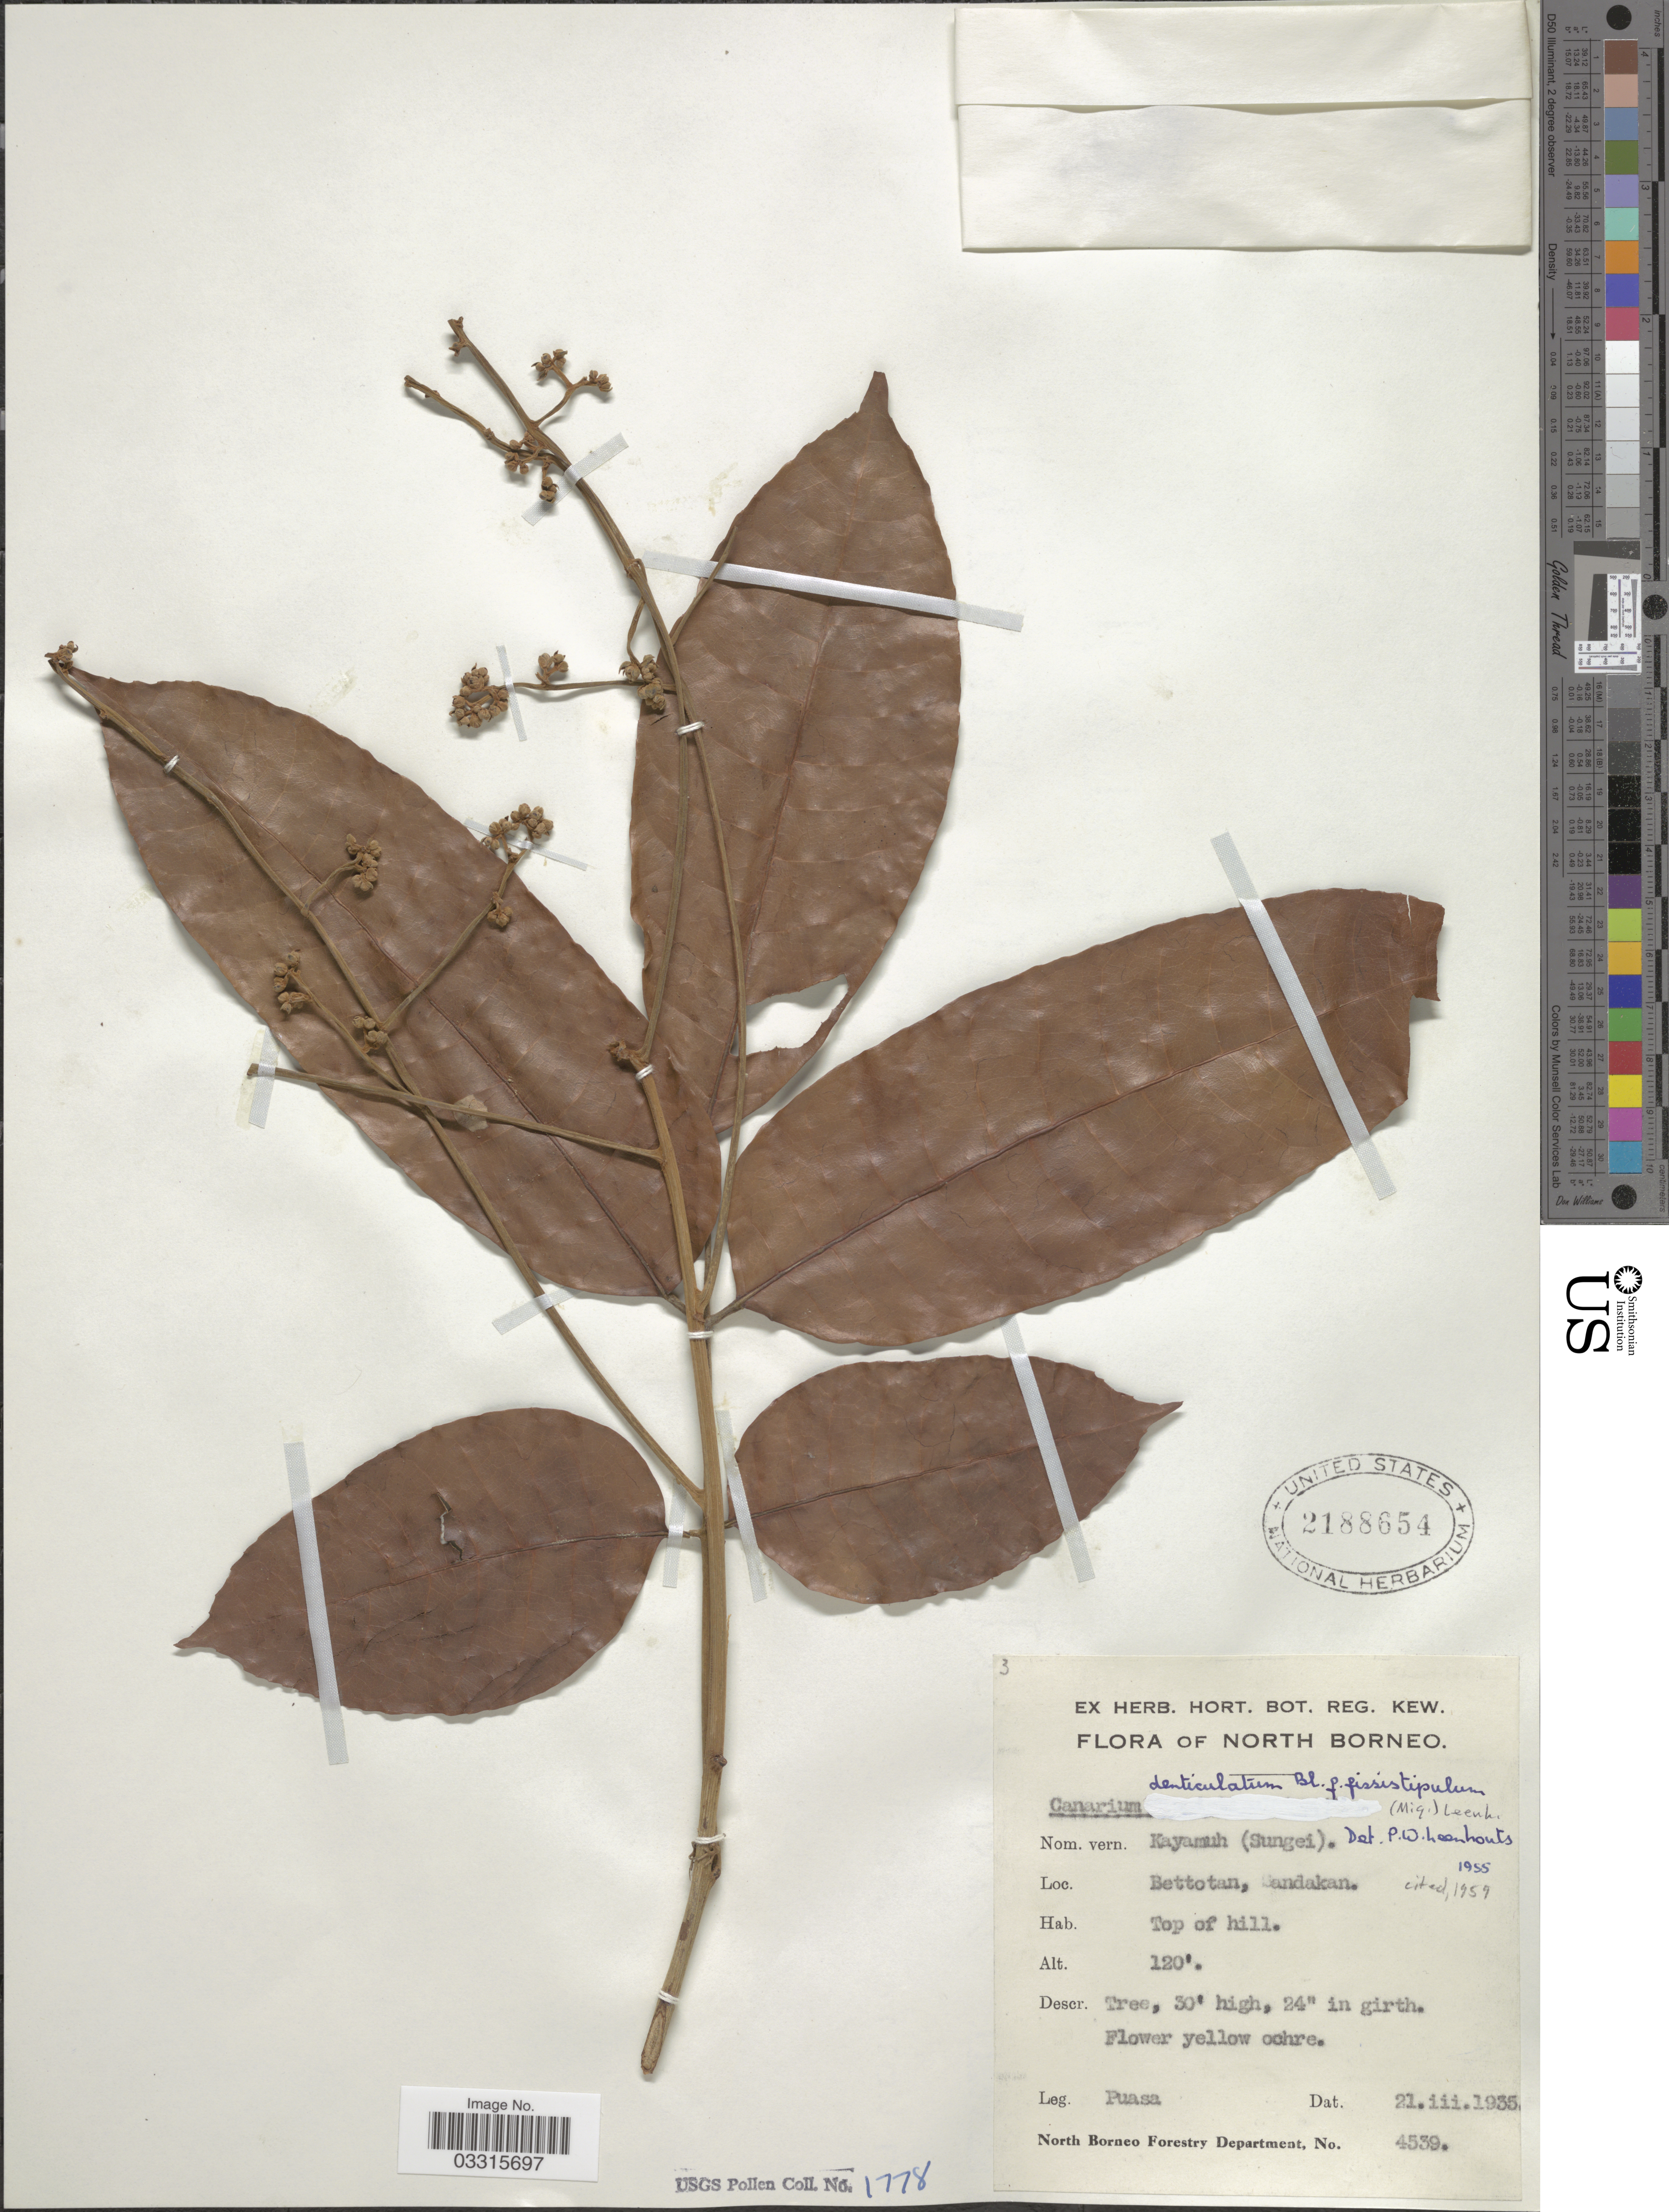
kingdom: Plantae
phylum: Tracheophyta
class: Magnoliopsida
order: Sapindales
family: Burseraceae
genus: Canarium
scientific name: Canarium denticulatum subsp. fissistipulum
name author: (Miq.) Leenh.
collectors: Puasa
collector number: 4539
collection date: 1935-03-21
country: Malaysia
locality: North Borneo. Bettotan, Sandakan.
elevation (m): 37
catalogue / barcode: US 2188654